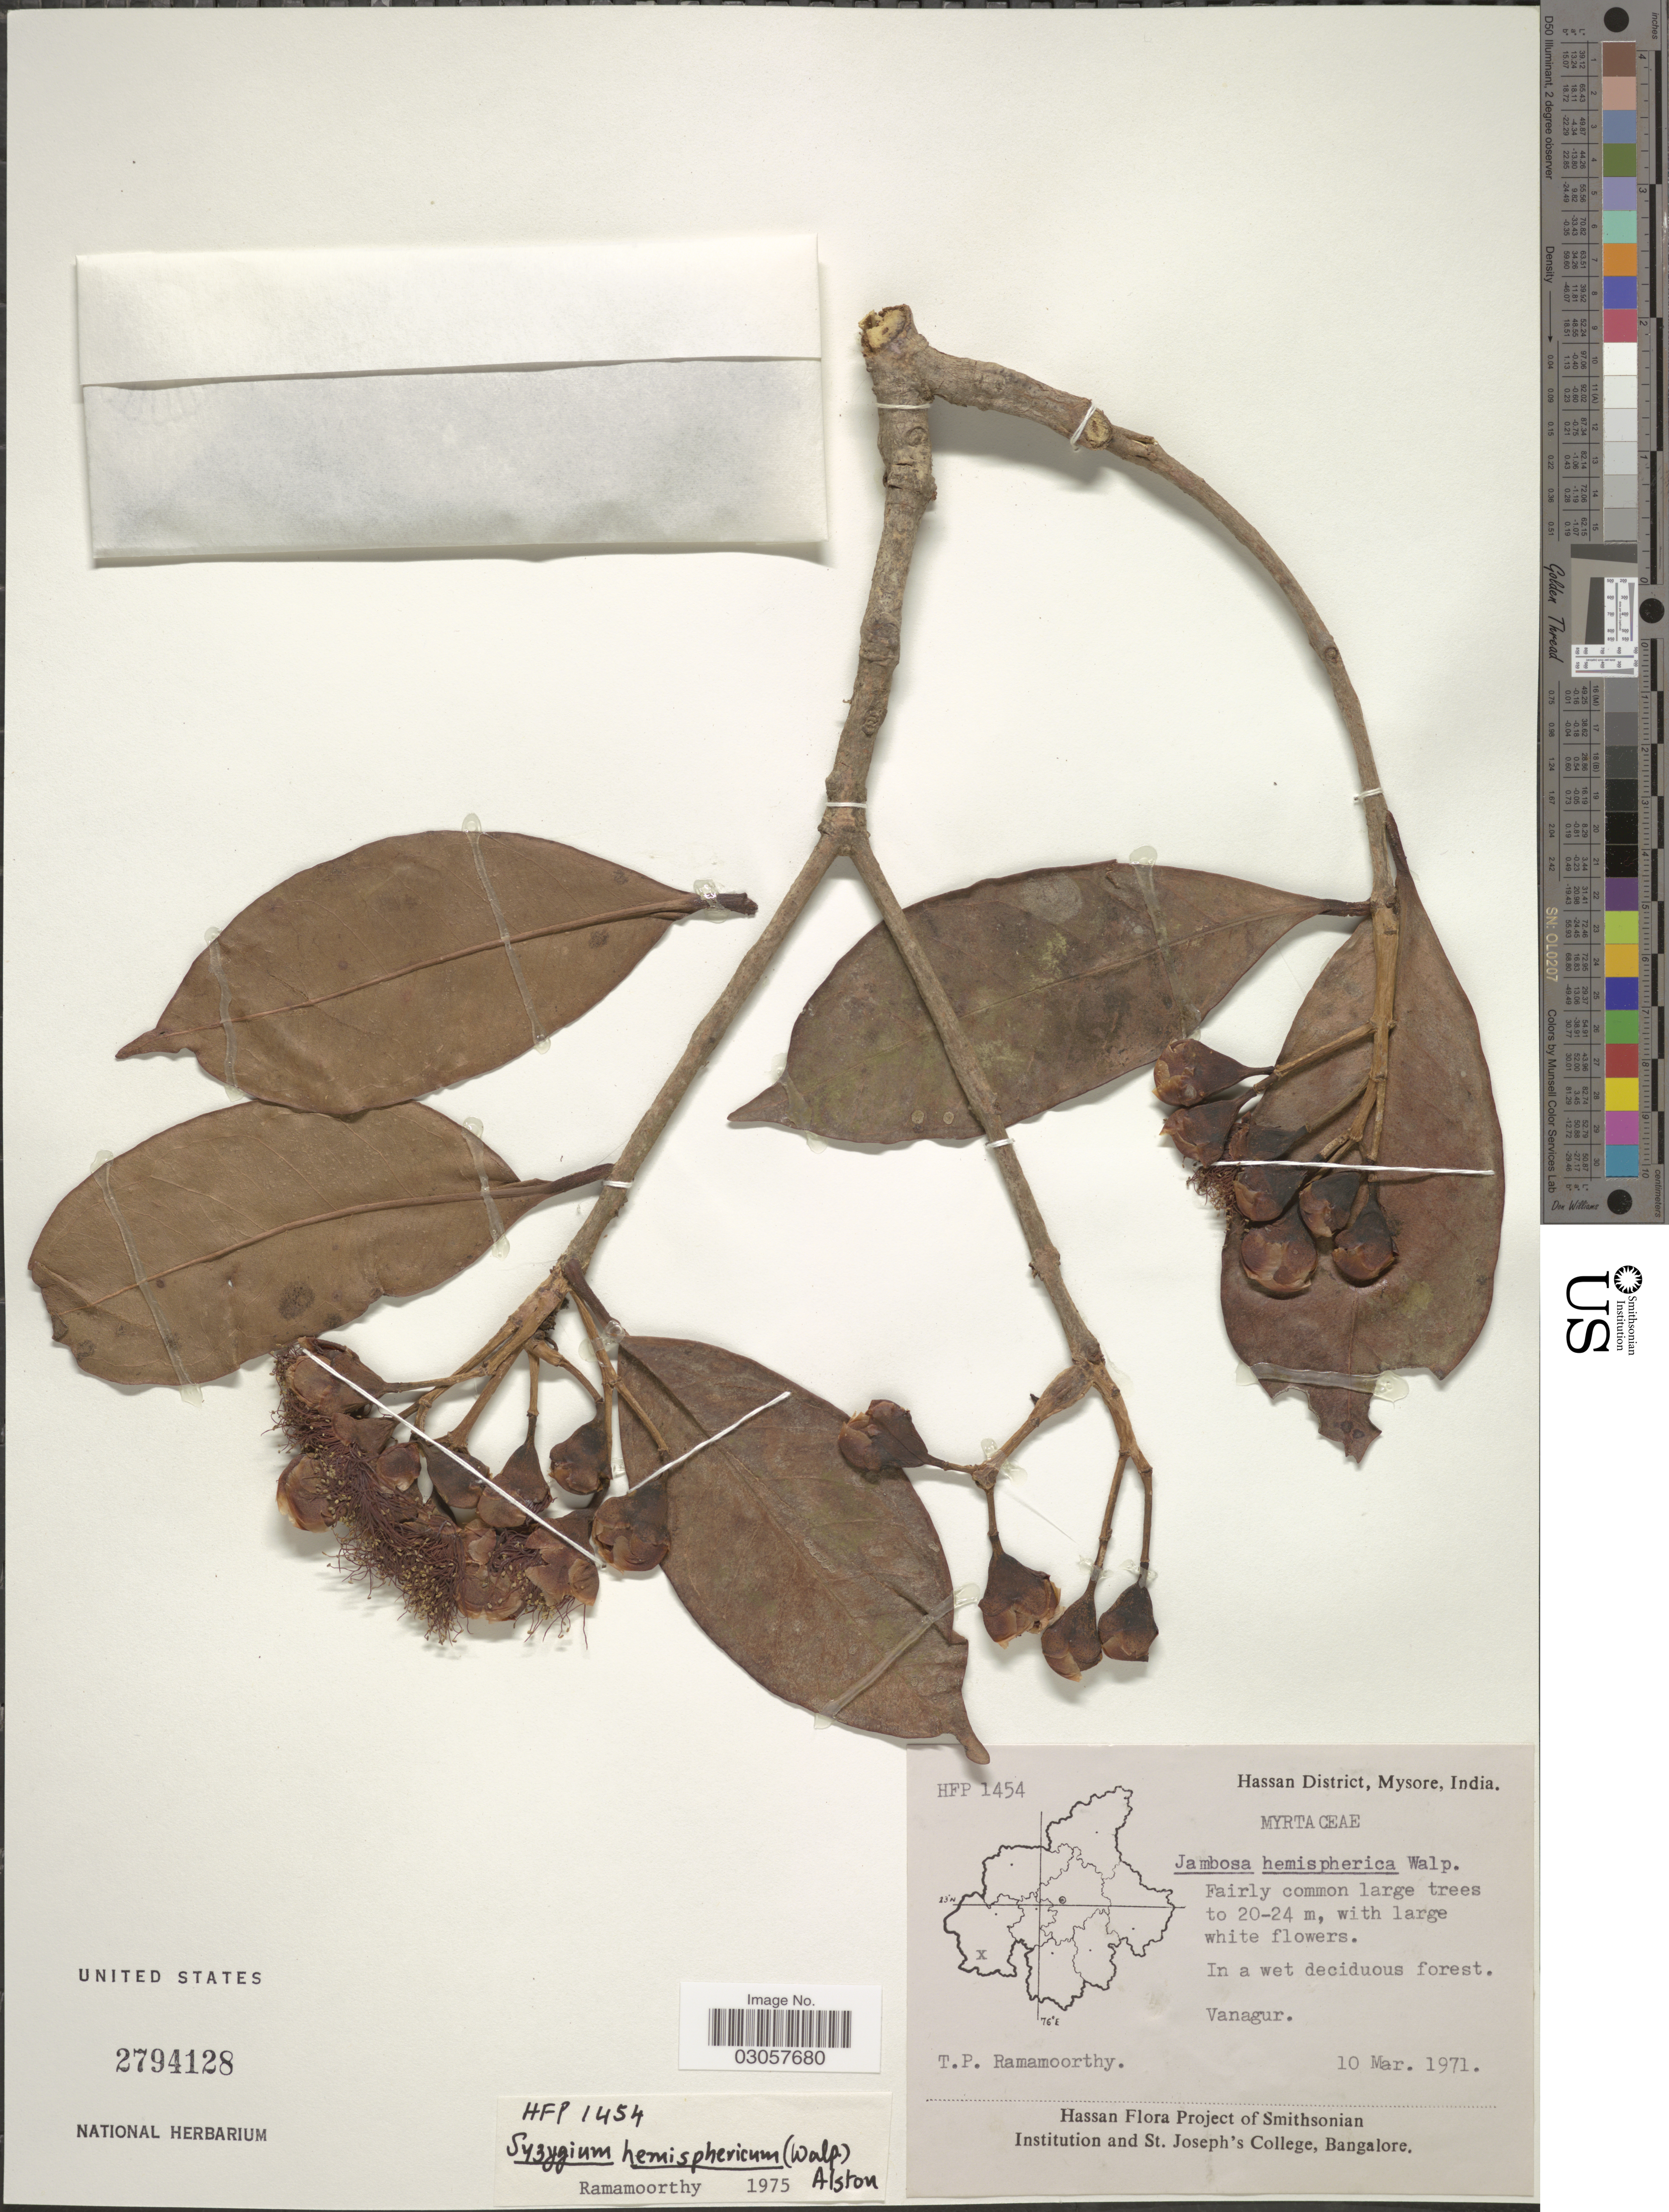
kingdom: Plantae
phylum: Tracheophyta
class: Magnoliopsida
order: Myrtales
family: Myrtaceae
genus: Syzygium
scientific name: Syzygium hemisphericum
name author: (Wight) Alston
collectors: T. P. Ramamoorthy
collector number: HFP 1454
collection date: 1971-03-10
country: India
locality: Hassan District, Mysore. Vanagur.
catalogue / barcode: US 2794128